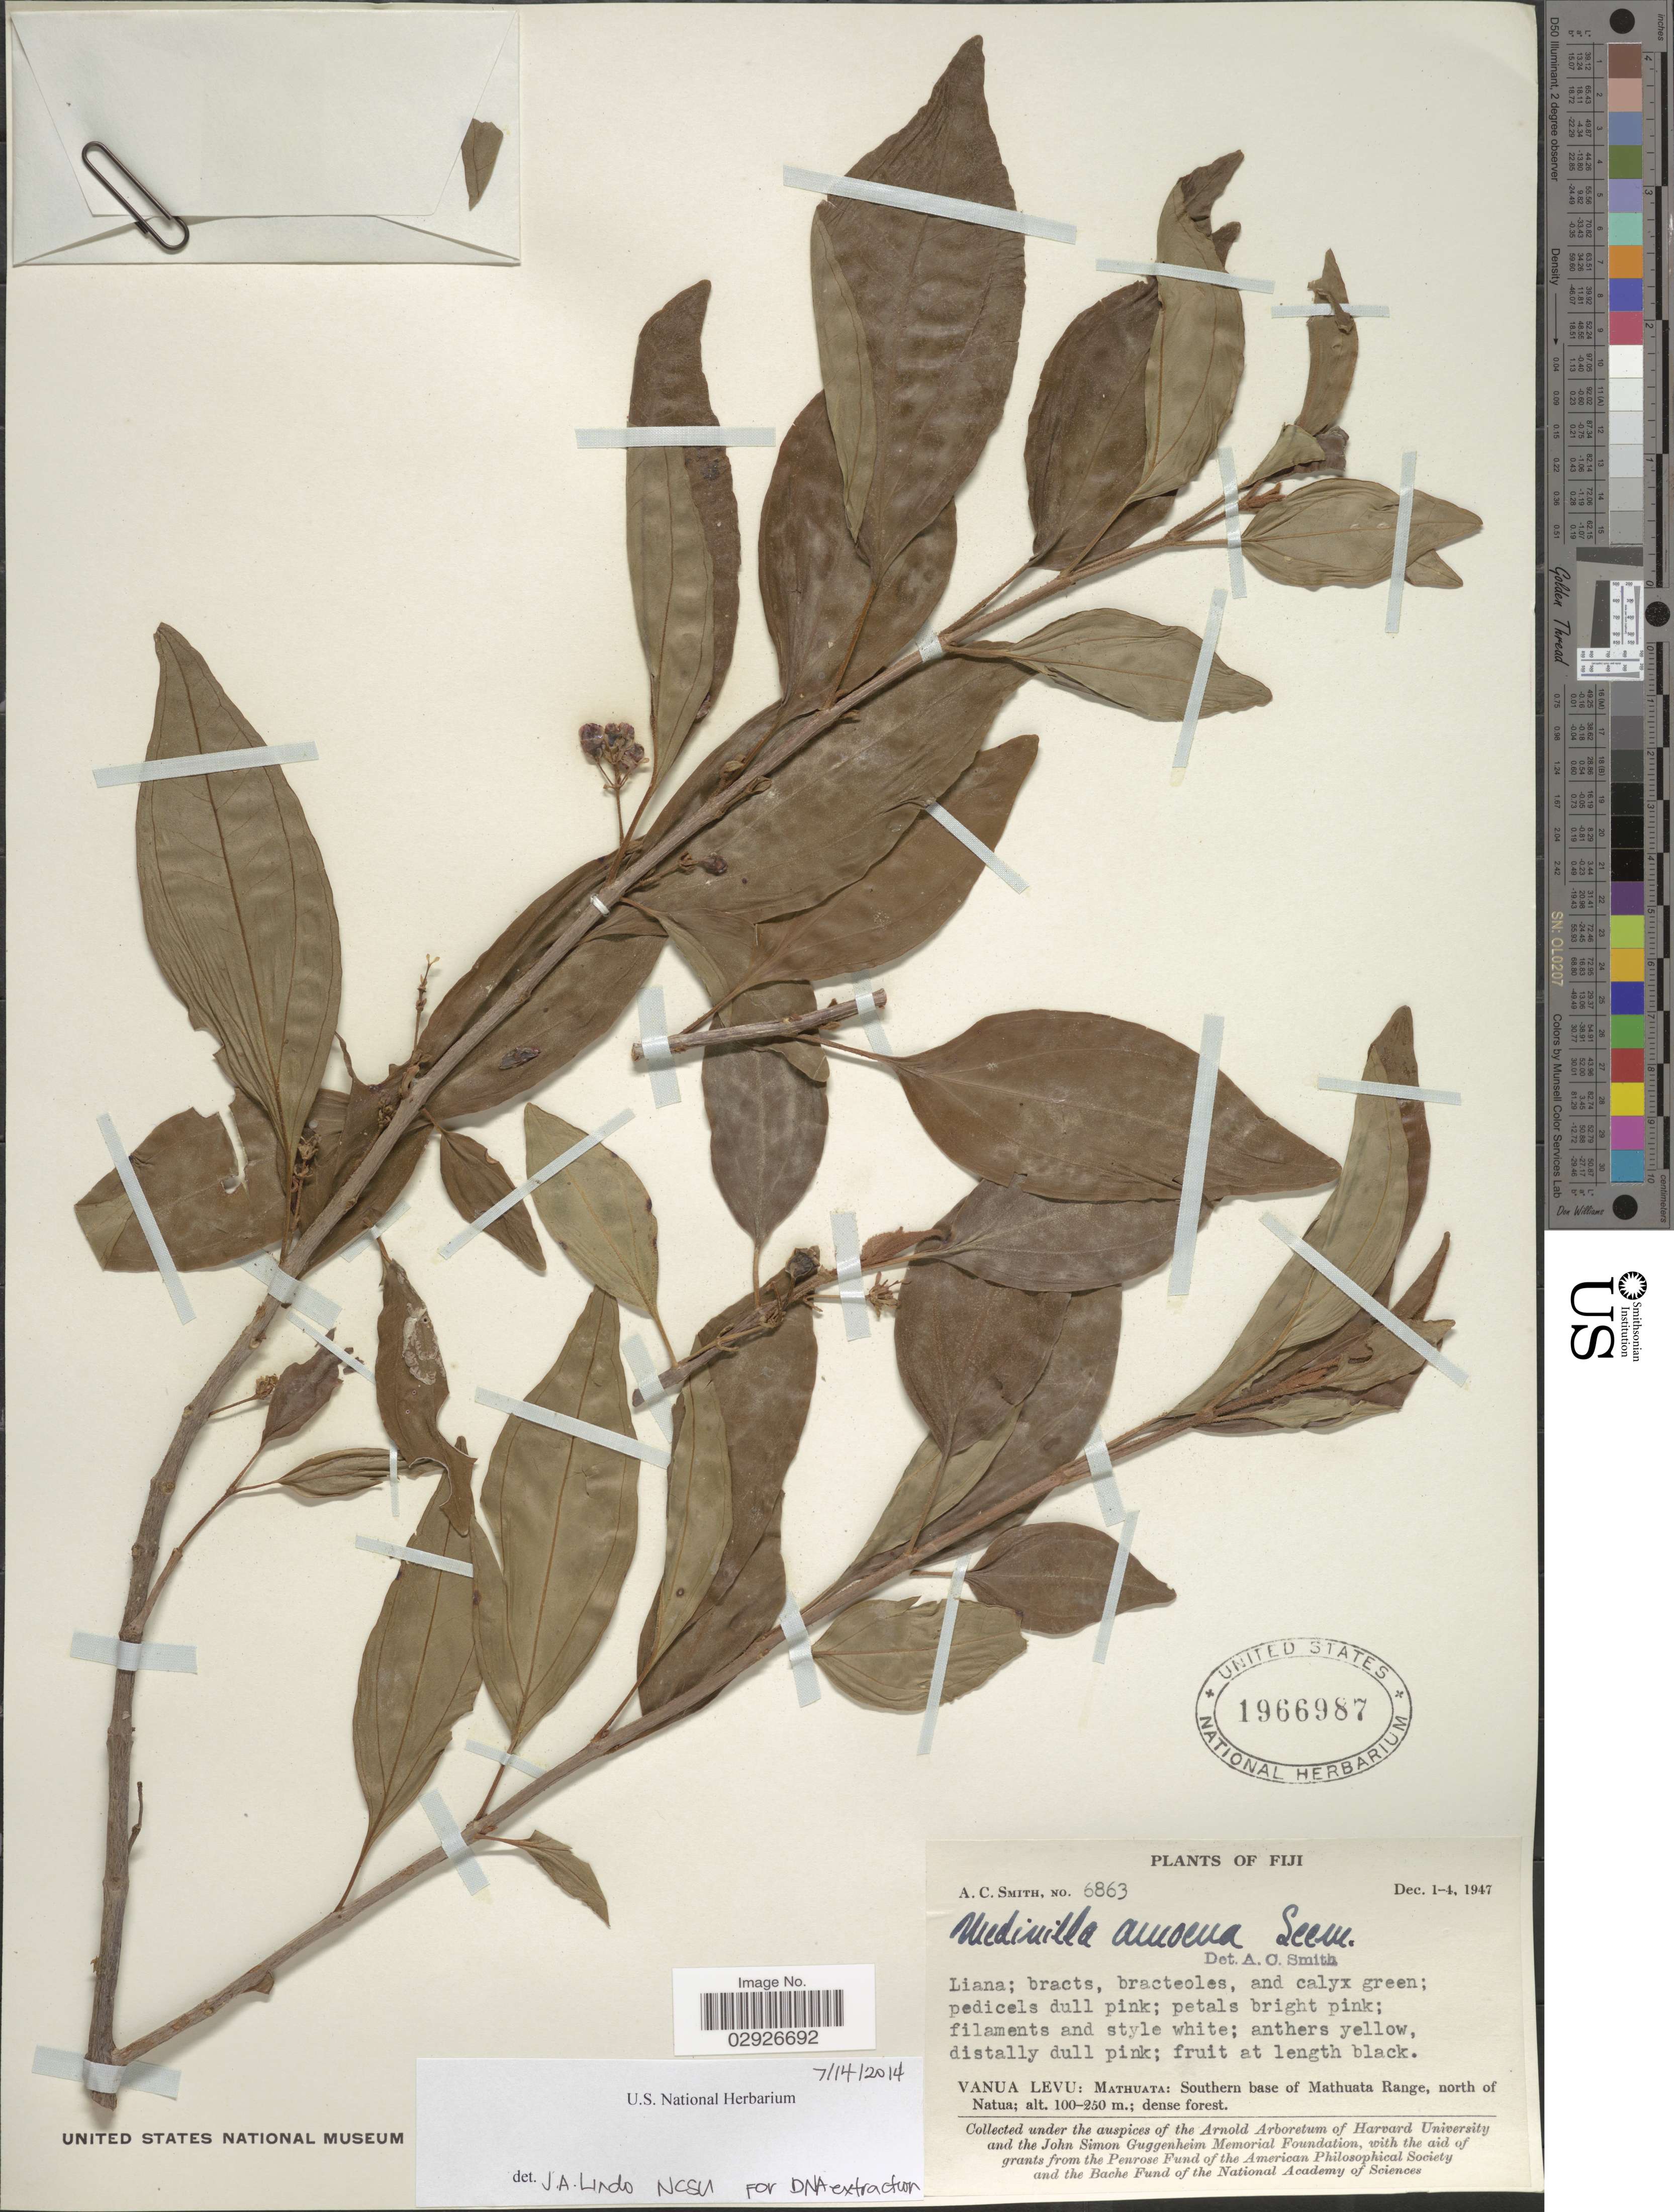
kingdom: Plantae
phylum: Tracheophyta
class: Magnoliopsida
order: Myrtales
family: Melastomataceae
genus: Medinilla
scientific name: Medinilla amoena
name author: Seem.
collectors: A. C. Smith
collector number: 6863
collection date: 1947-12-01/1947-12-04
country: Fiji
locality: Vanua Levu: Mathuata: Southern base of Mathuata Range, north Natua.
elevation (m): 100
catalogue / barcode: US 1966987